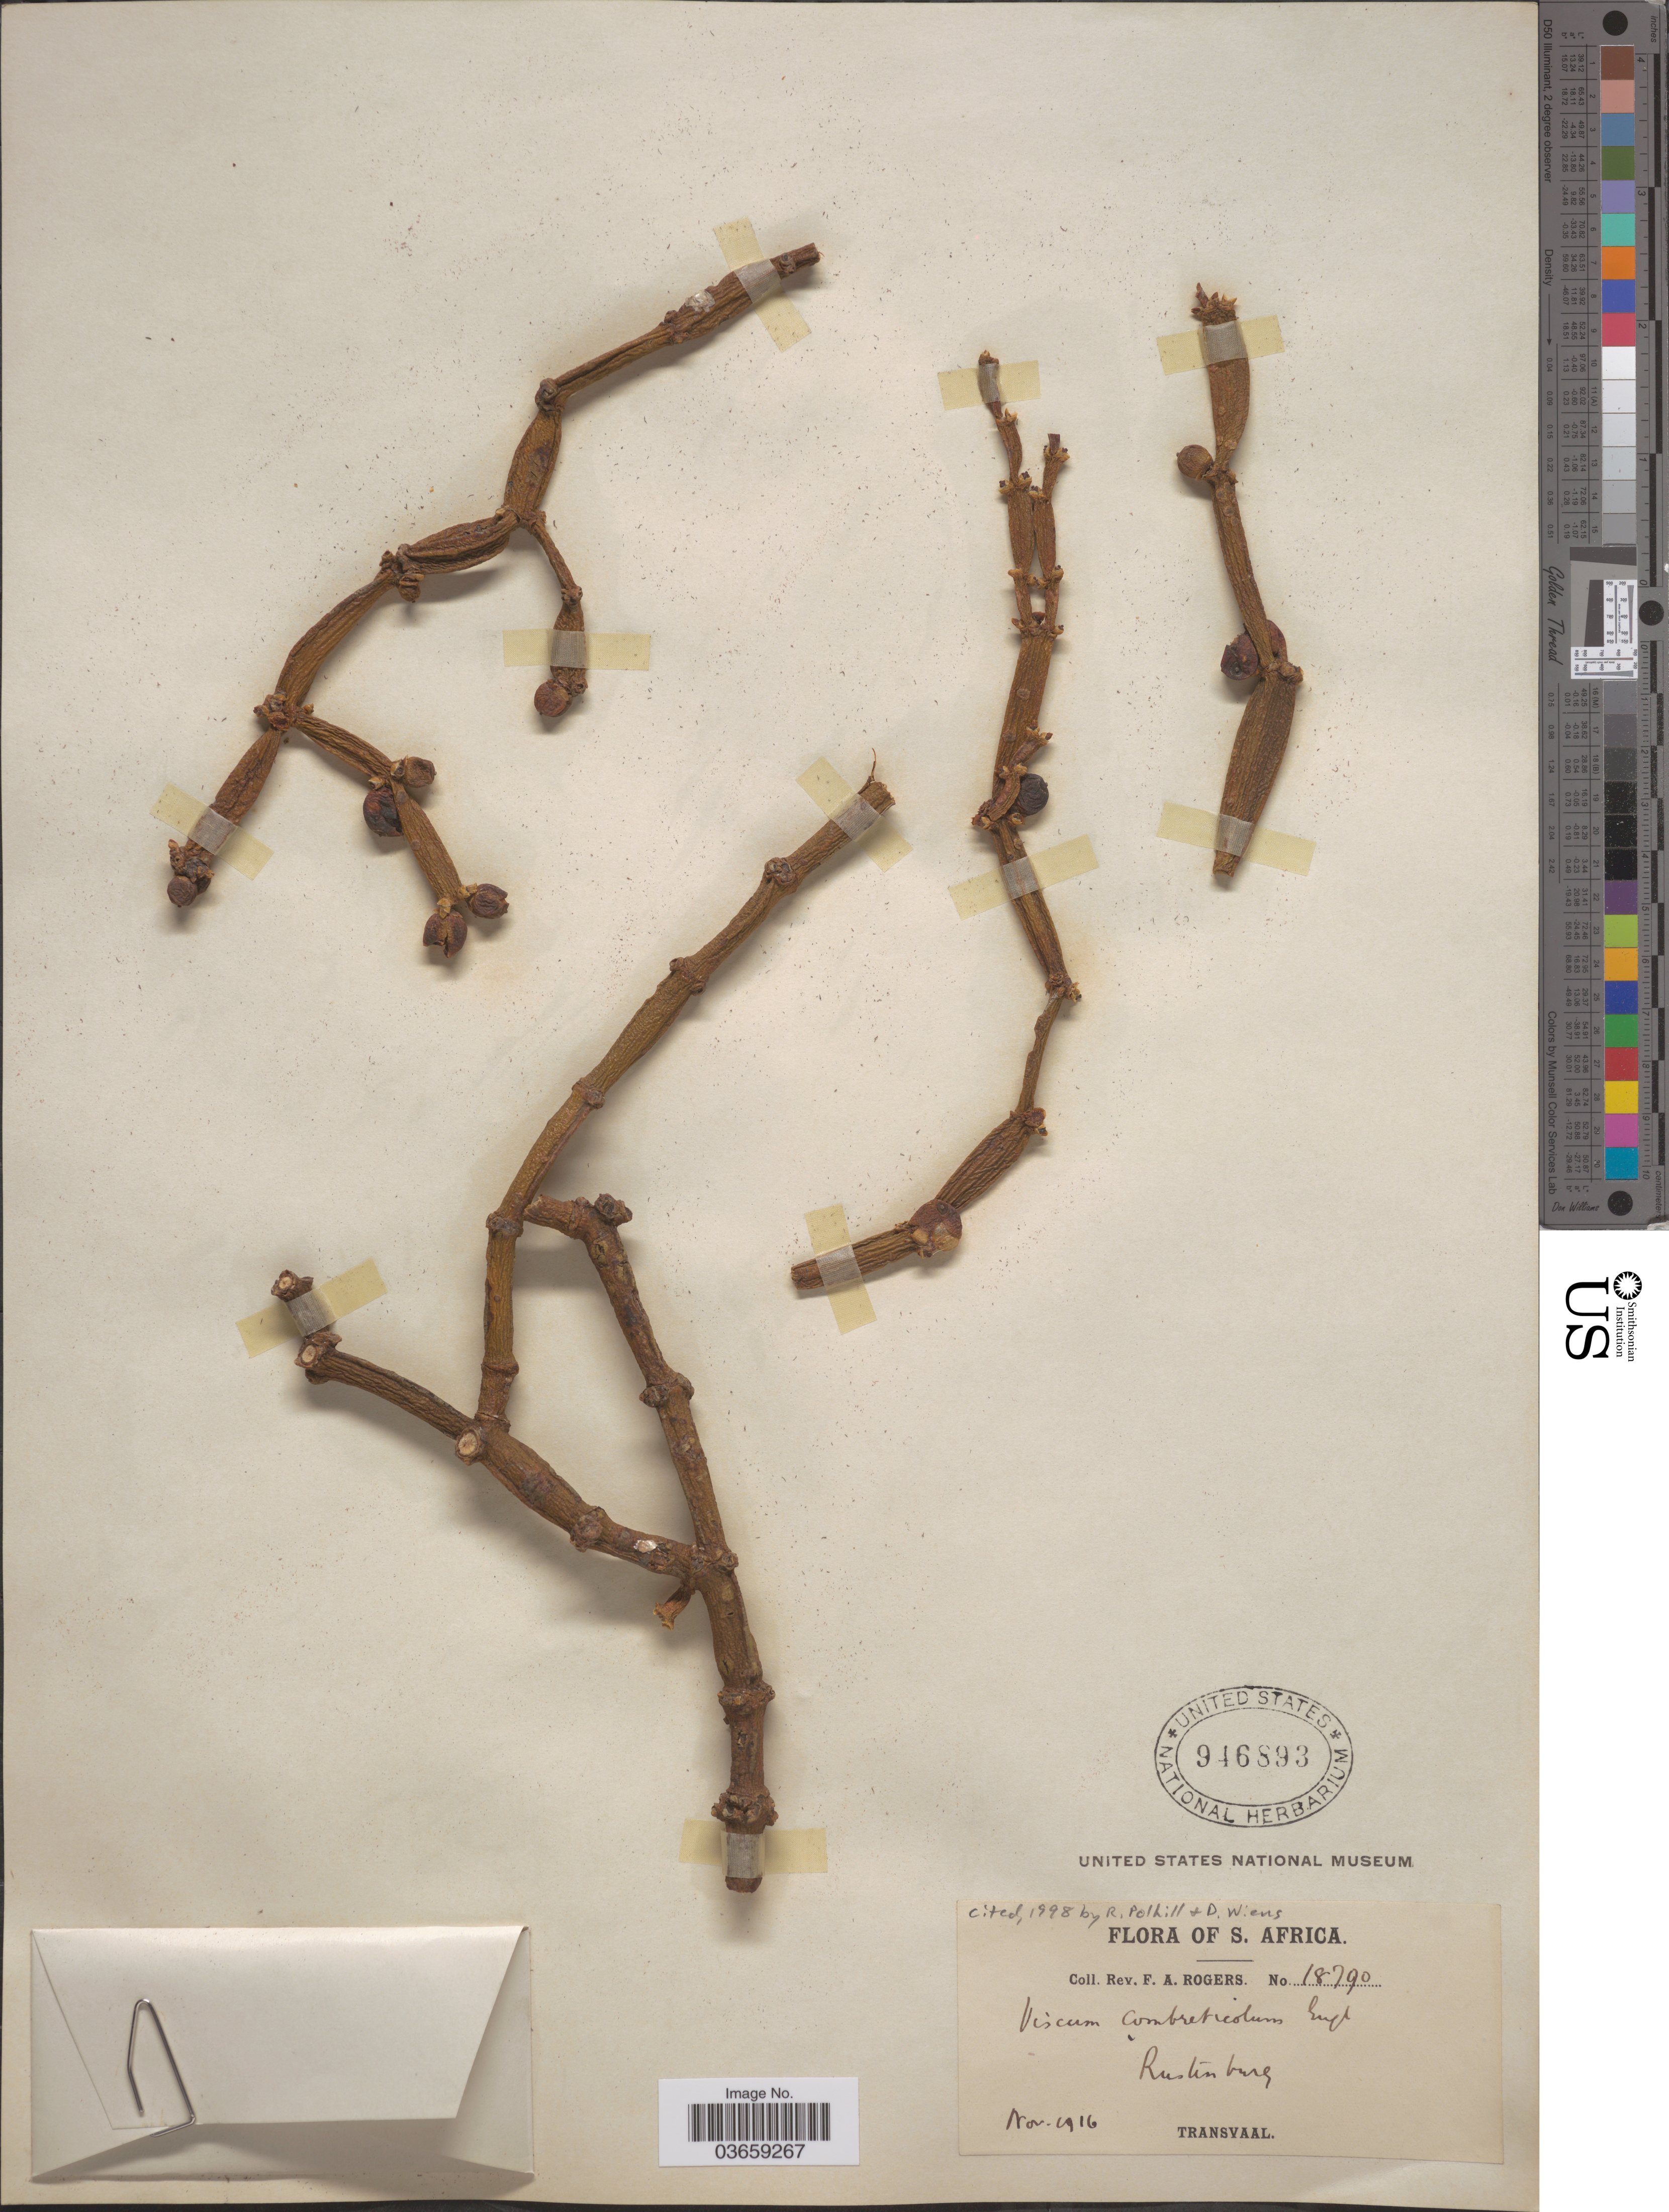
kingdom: Plantae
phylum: Tracheophyta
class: Magnoliopsida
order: Santalales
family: Viscaceae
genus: Viscum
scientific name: Viscum combreticola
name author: Engl.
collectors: F. A. Rogers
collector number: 18790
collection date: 1916-11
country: South Africa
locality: S. Africa. Rustenburg. Transvaal.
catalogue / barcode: US 946893